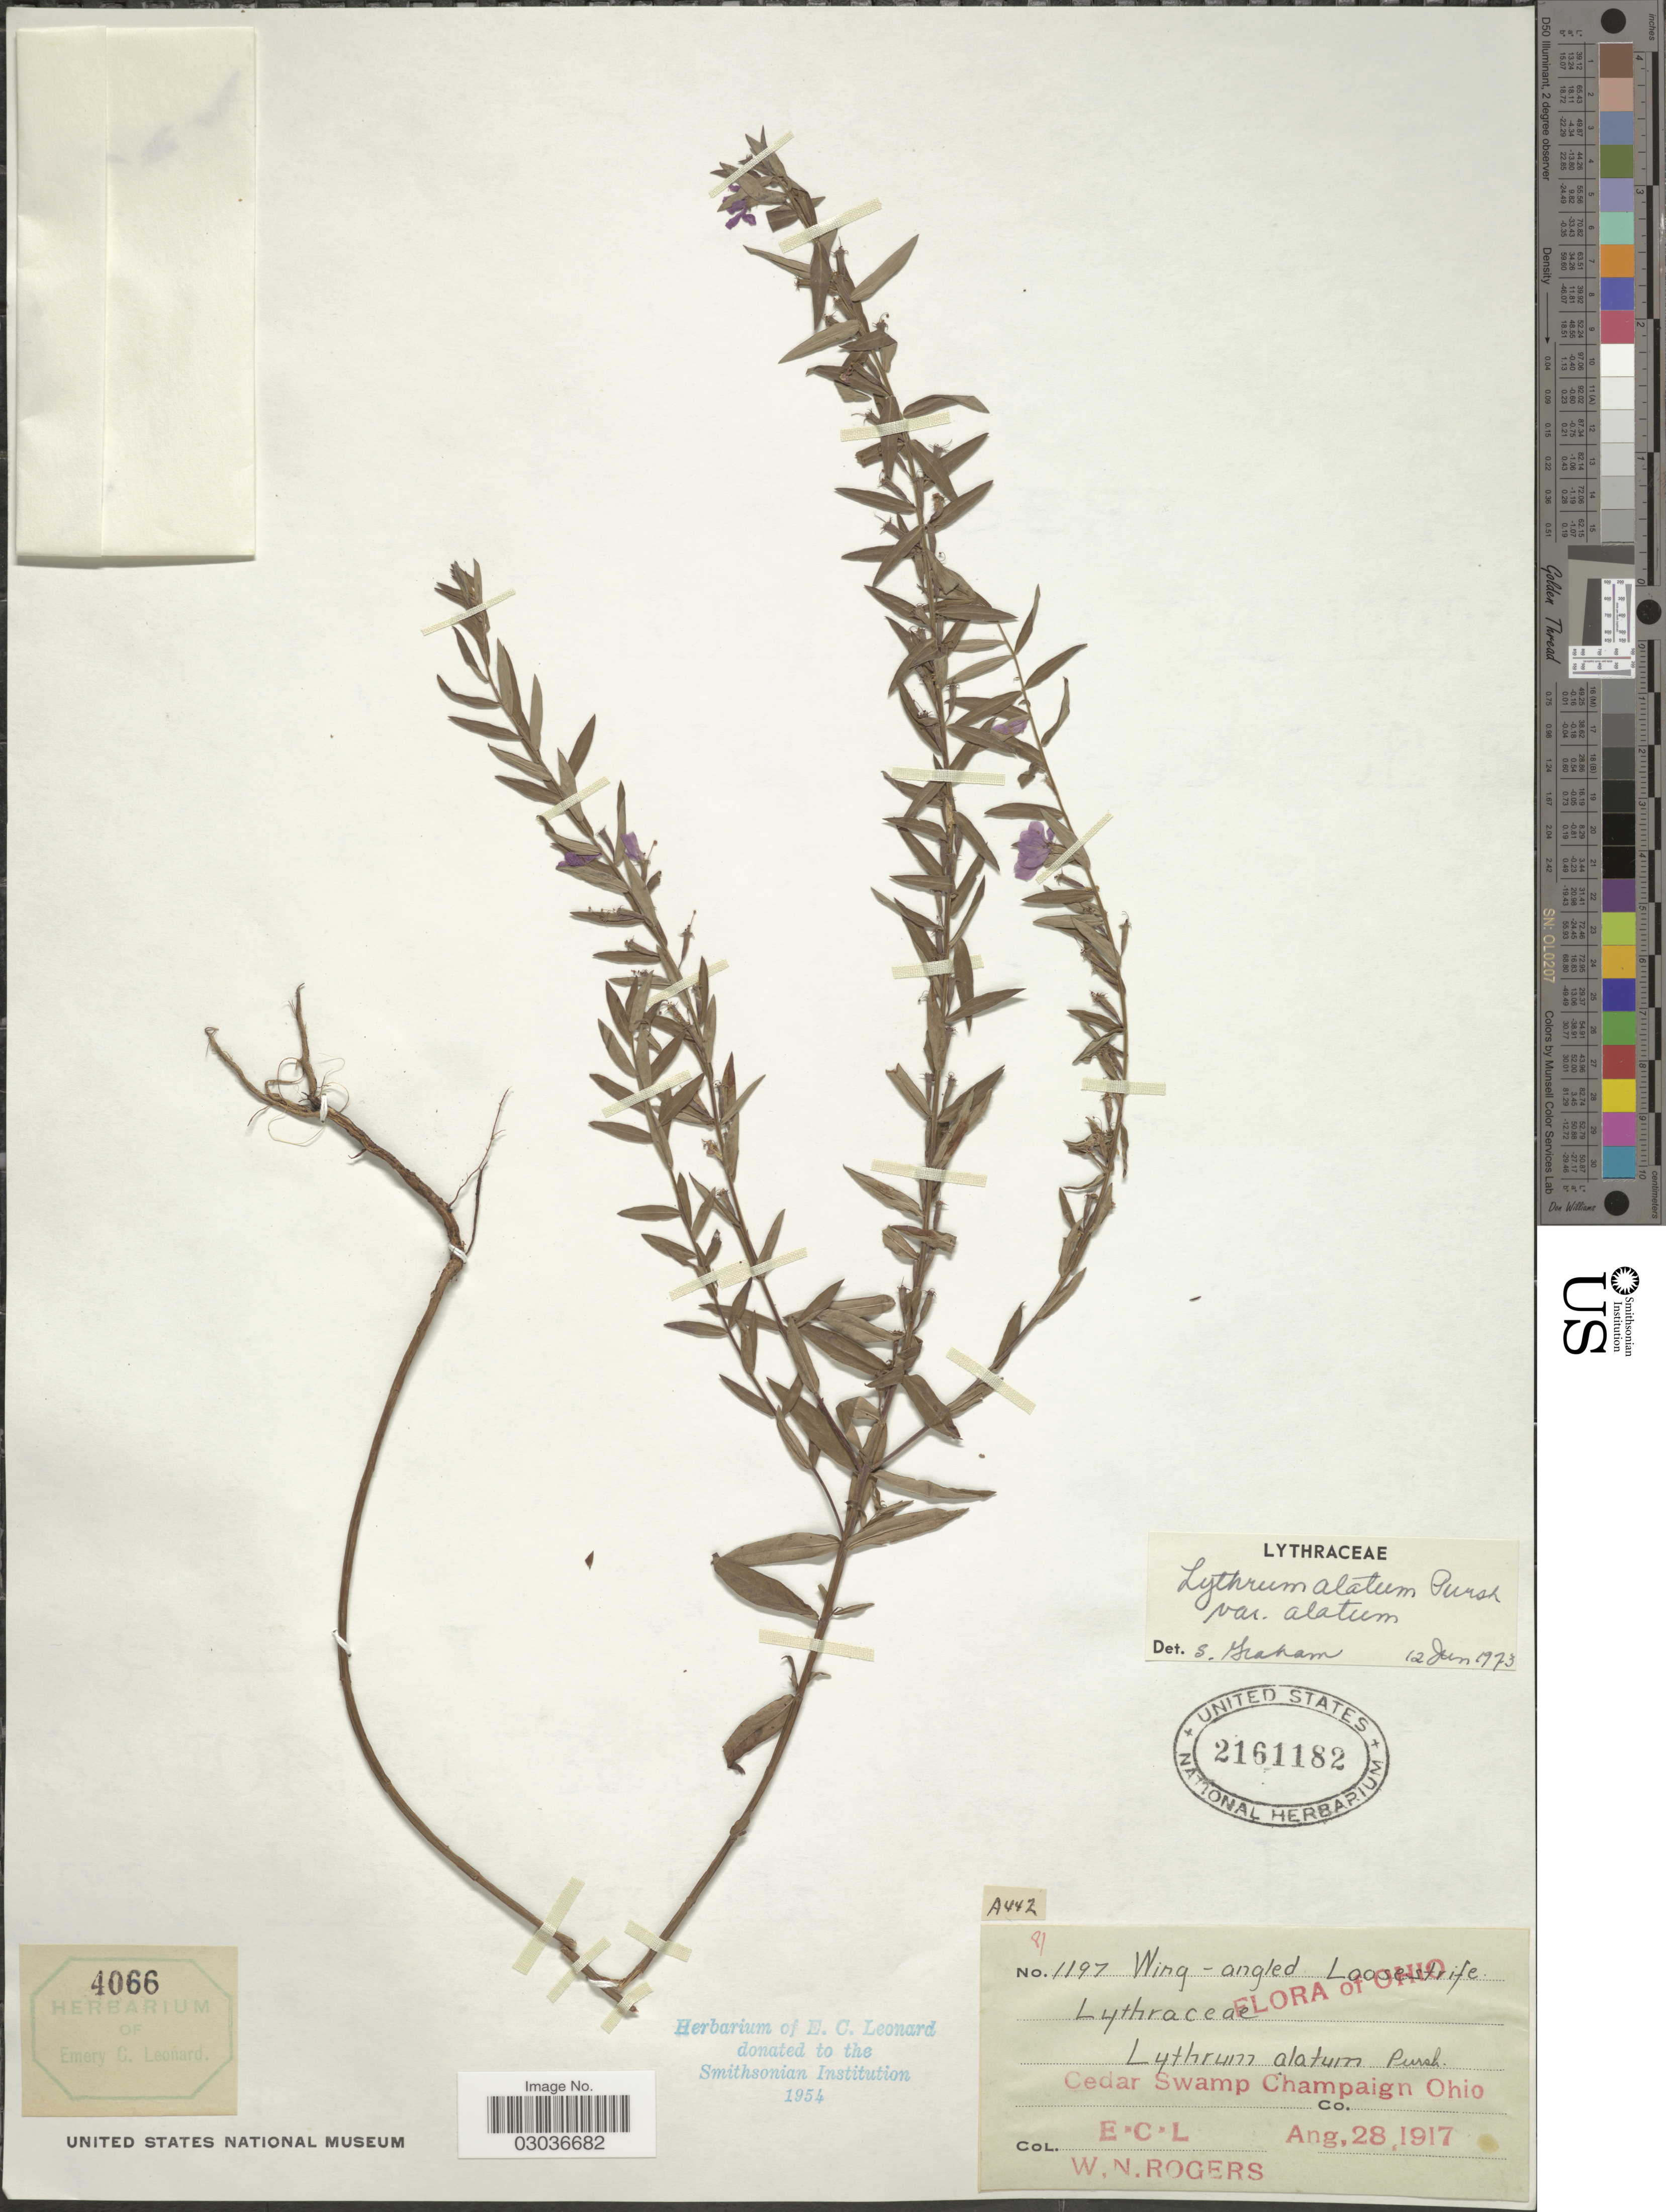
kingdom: Plantae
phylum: Tracheophyta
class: Magnoliopsida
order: Myrtales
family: Lythraceae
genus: Lythrum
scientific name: Lythrum alatum var. alatum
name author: Pursh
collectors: E. C. Leonard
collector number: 1197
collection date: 1917-08-28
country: United States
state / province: Ohio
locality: Cedar Swamp Champaign.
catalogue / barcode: US 2161182